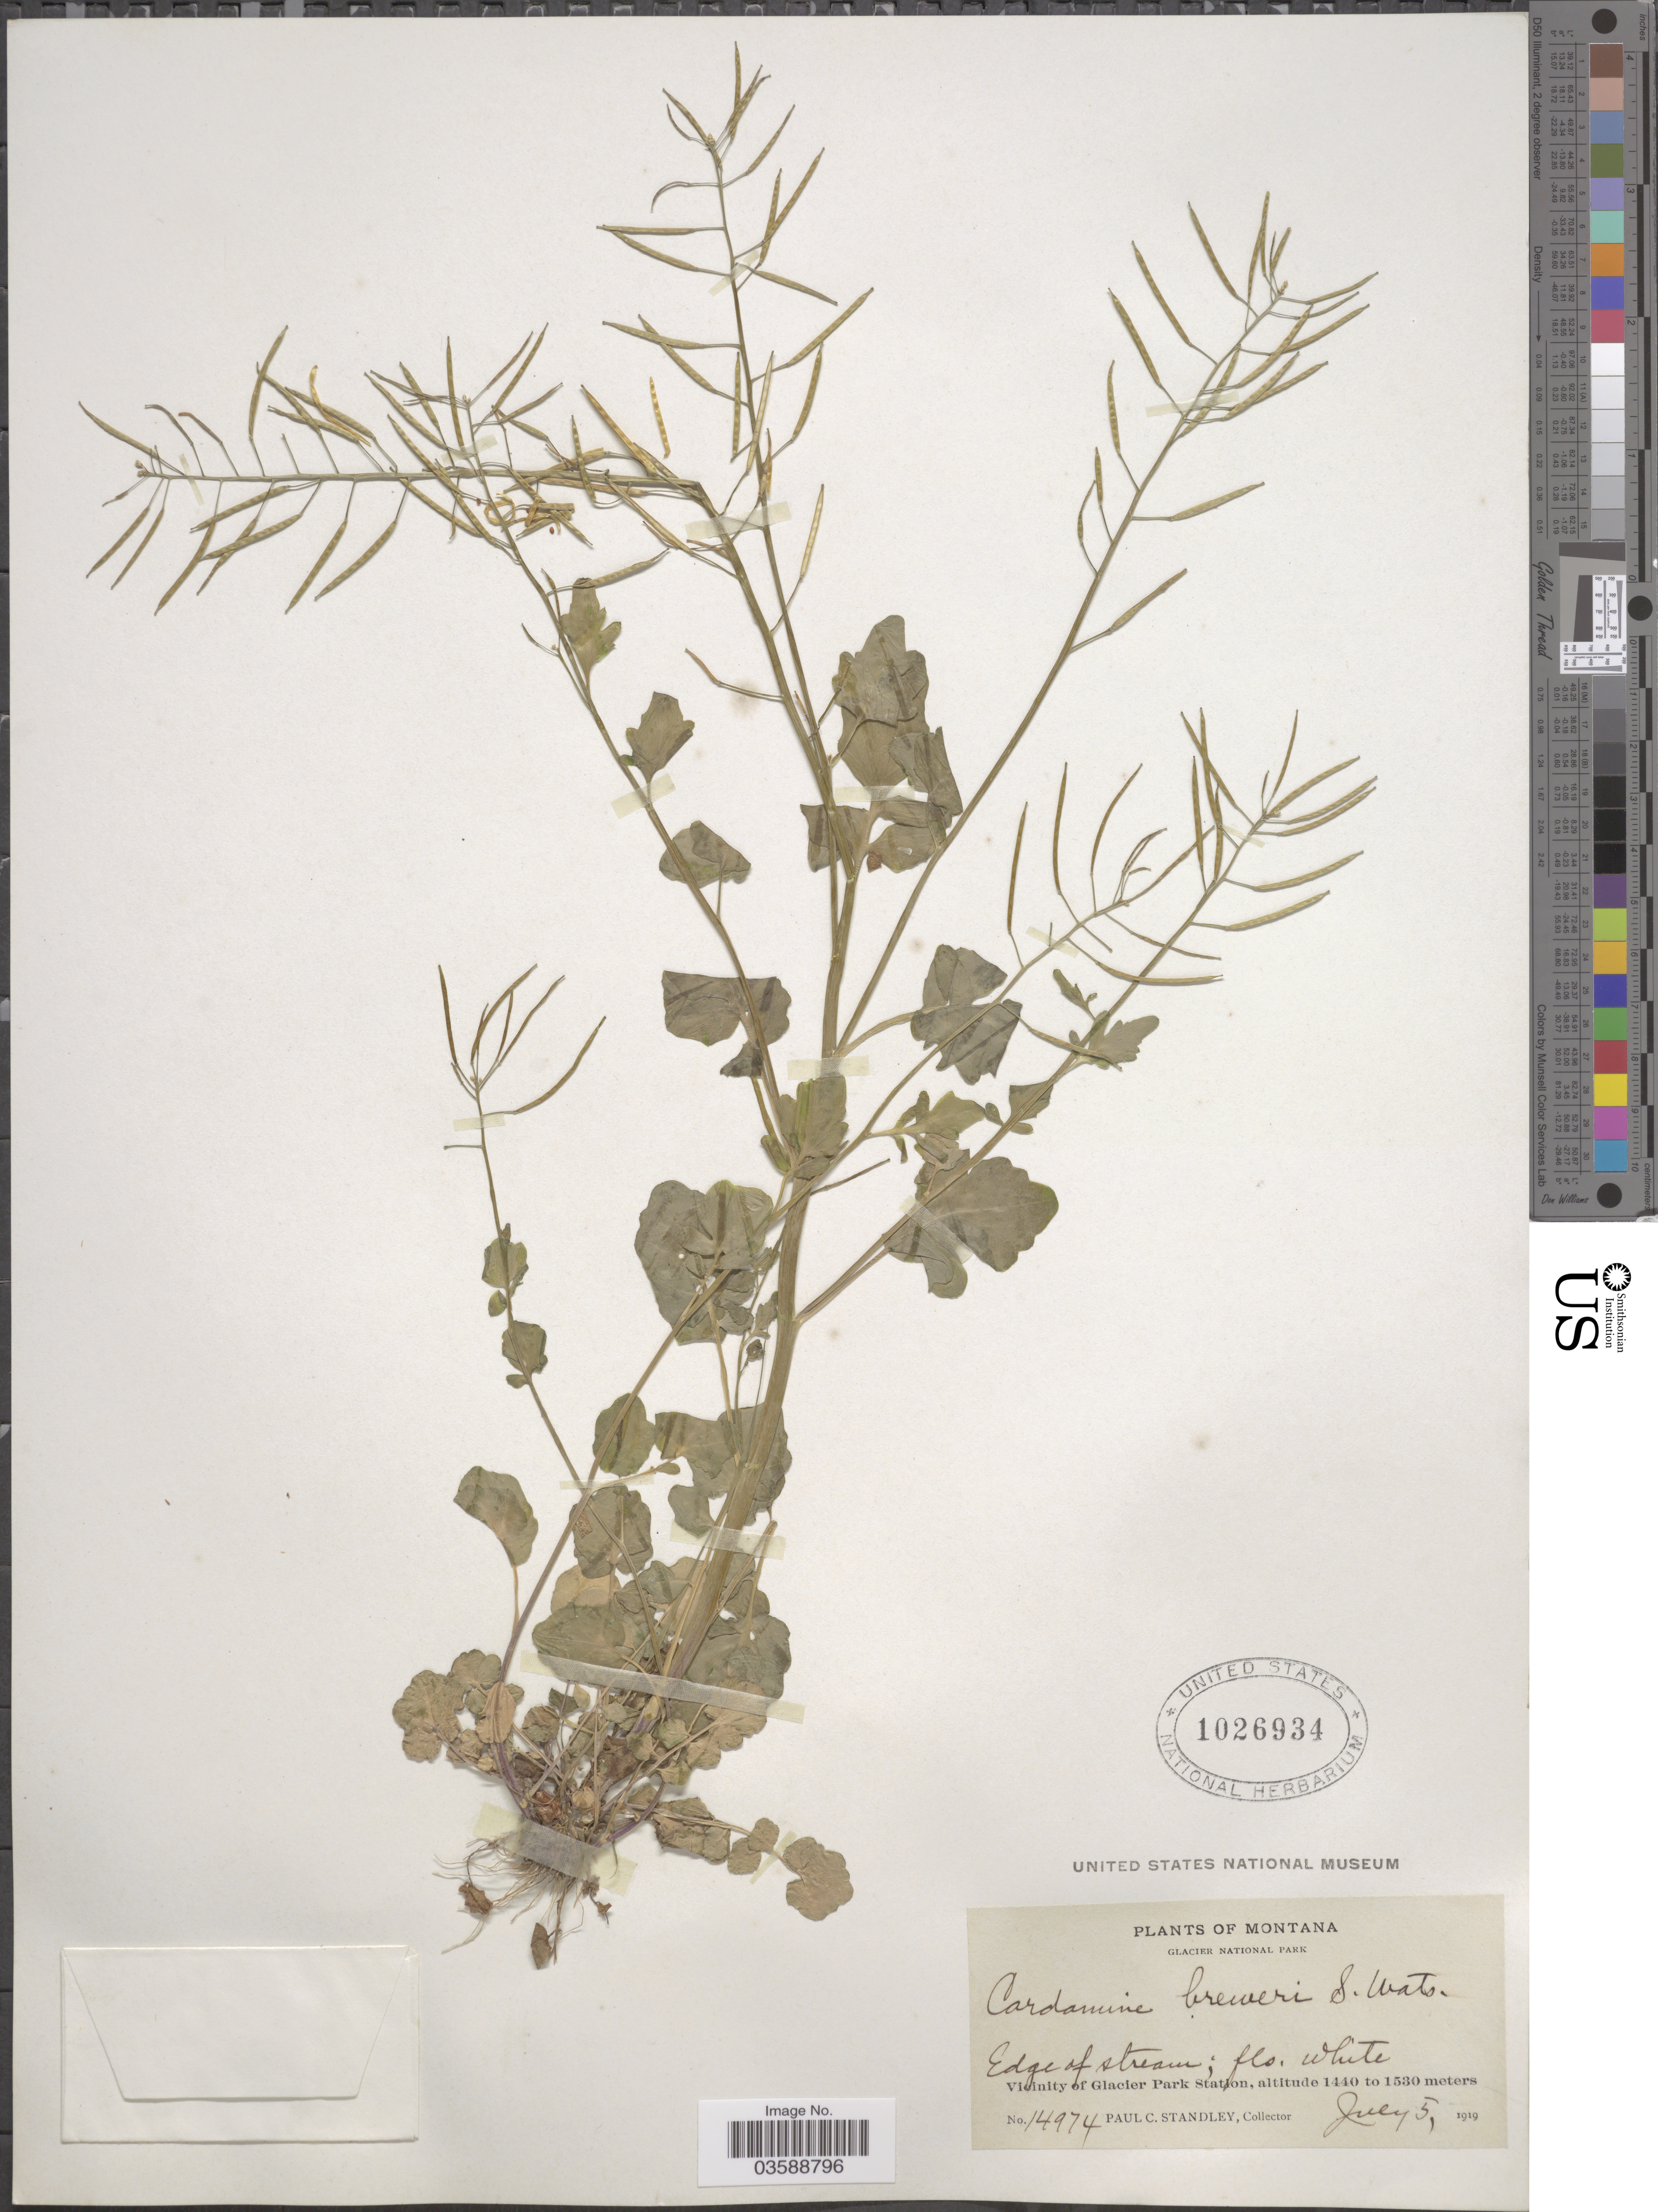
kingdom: Plantae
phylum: Tracheophyta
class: Magnoliopsida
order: Brassicales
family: Brassicaceae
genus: Cardamine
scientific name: Cardamine breweri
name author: S. Watson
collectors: P. C. Standley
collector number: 14974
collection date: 1919-07-05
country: United States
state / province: Montana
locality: Glacier National Park. Vicinity of Glacier Park Station.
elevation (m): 1440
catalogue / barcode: US 1026934